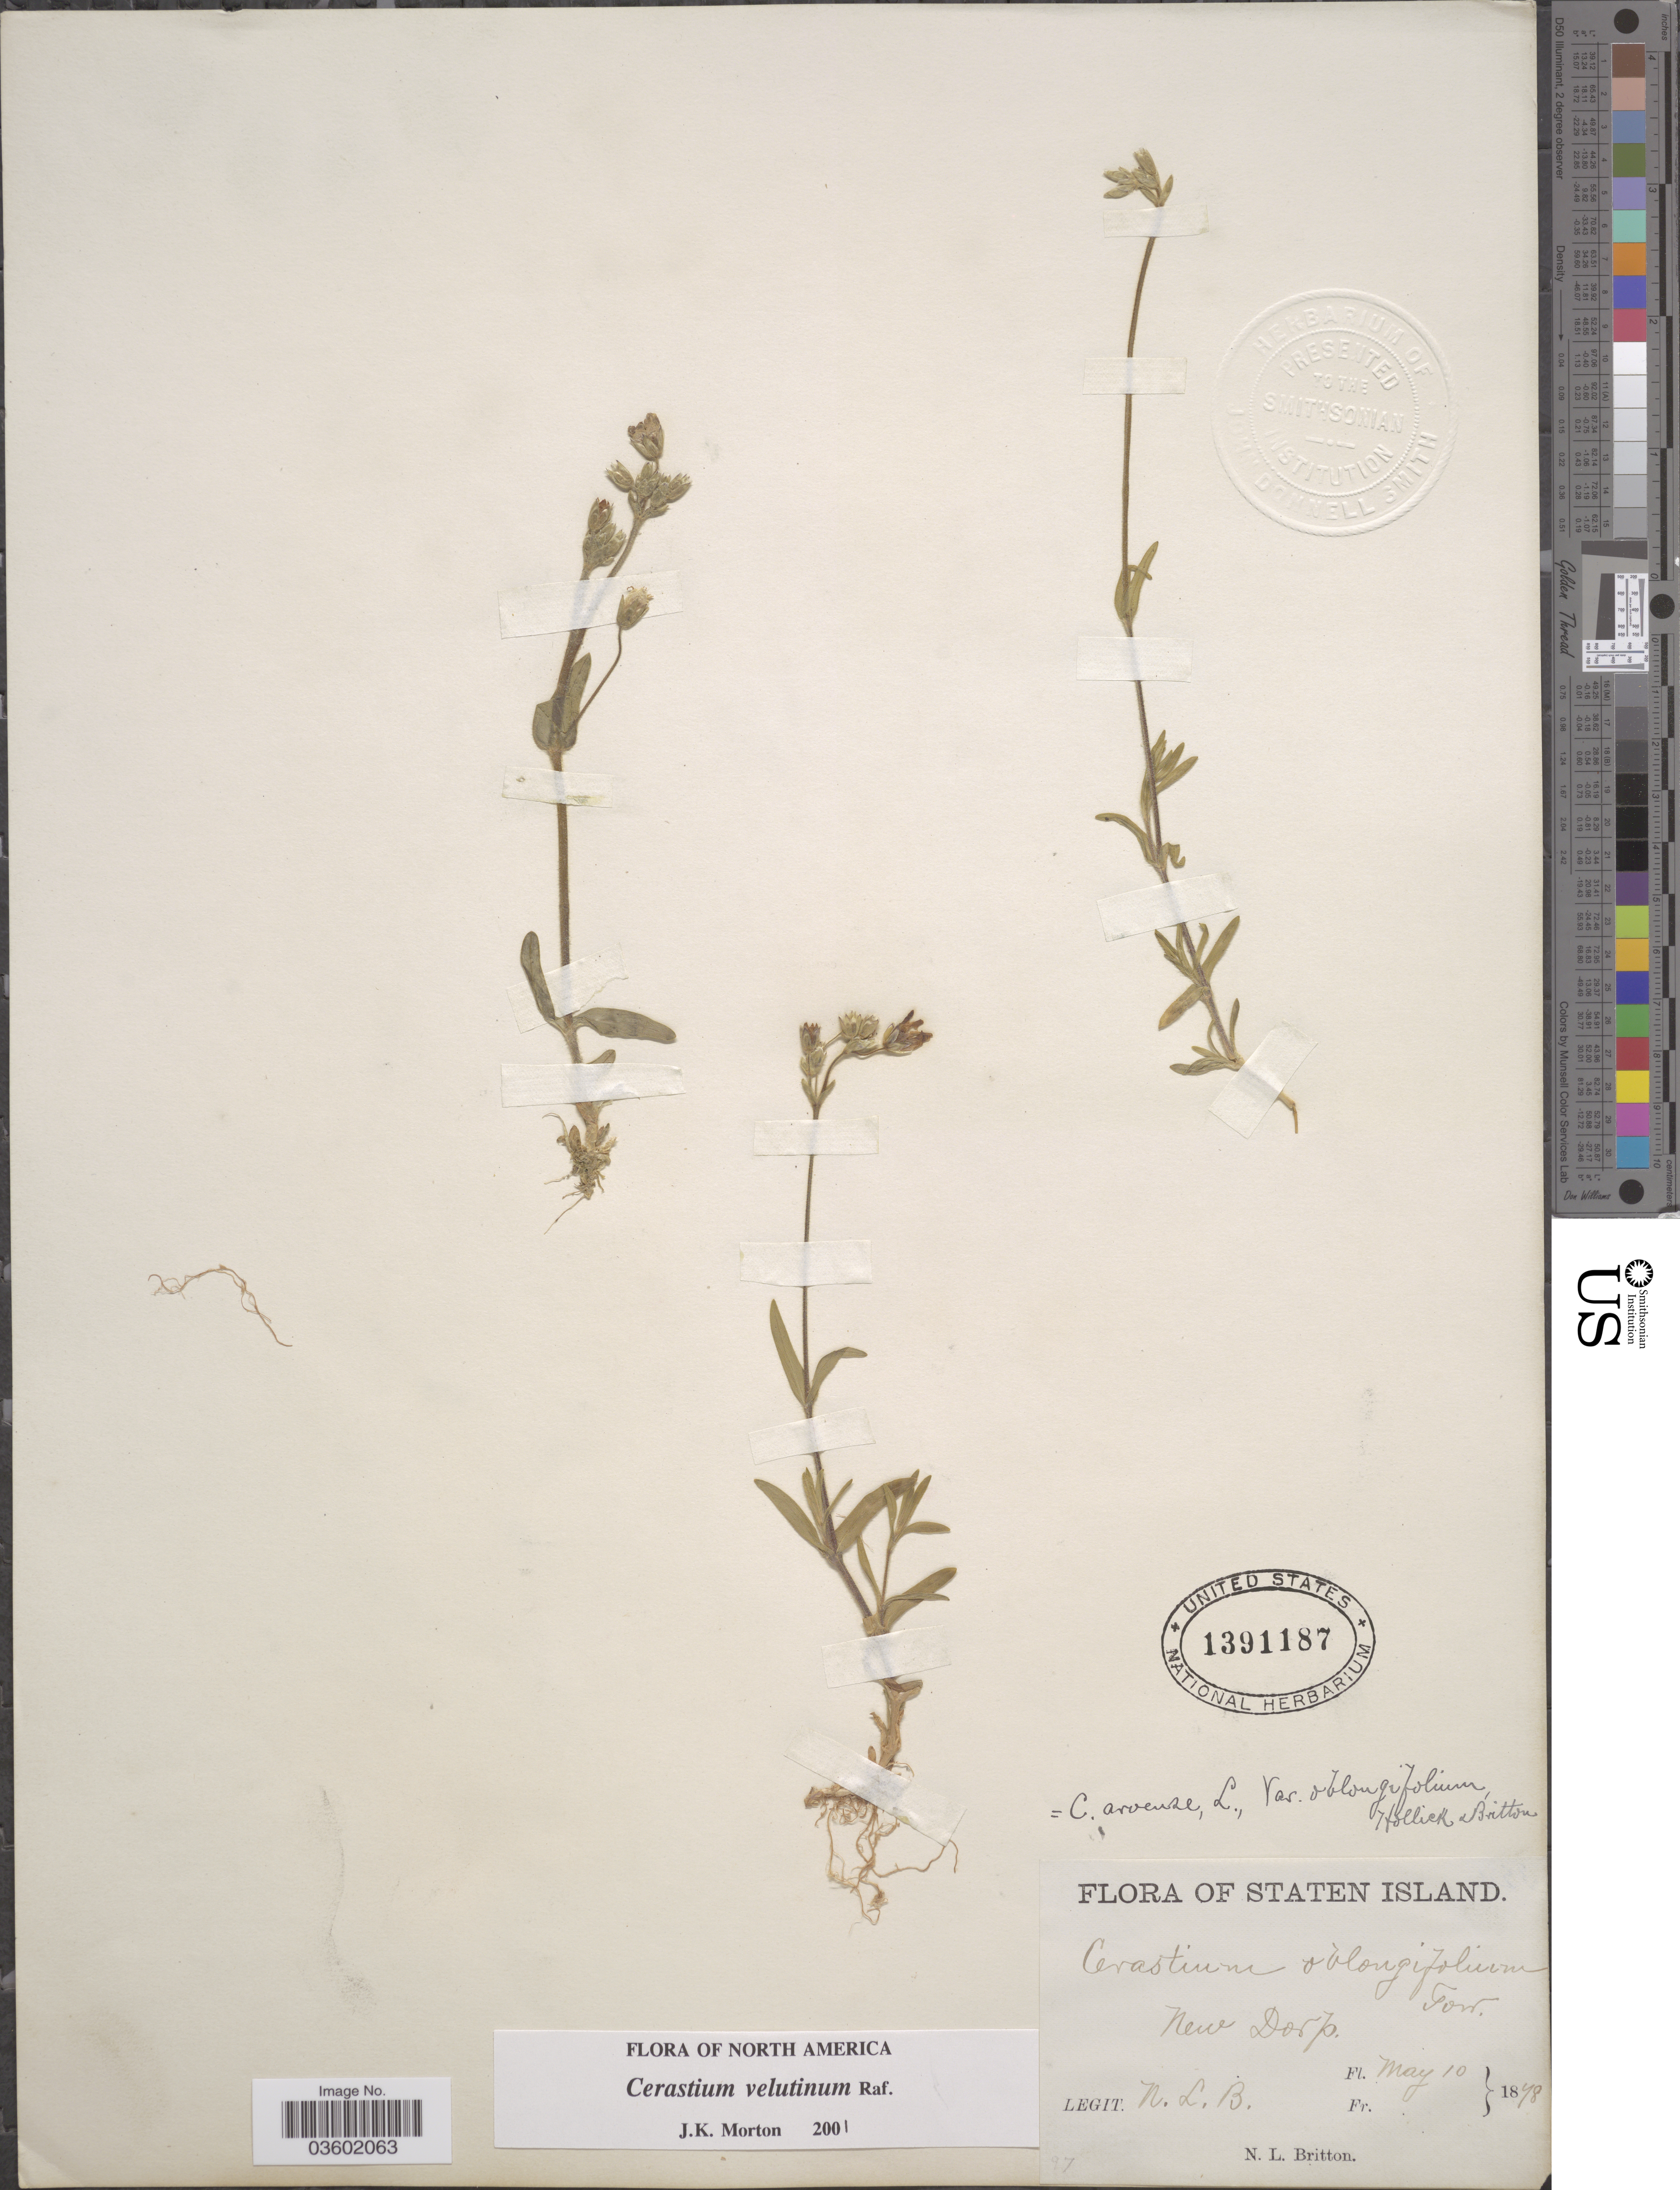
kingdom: Plantae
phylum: Tracheophyta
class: Magnoliopsida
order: Caryophyllales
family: Caryophyllaceae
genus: Cerastium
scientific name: Cerastium velutinum var. velutinum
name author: Raf.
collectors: N. Britton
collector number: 27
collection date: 1878-05-10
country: United States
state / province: New York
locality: Staten Island. New Dorp.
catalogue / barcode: US 1391187